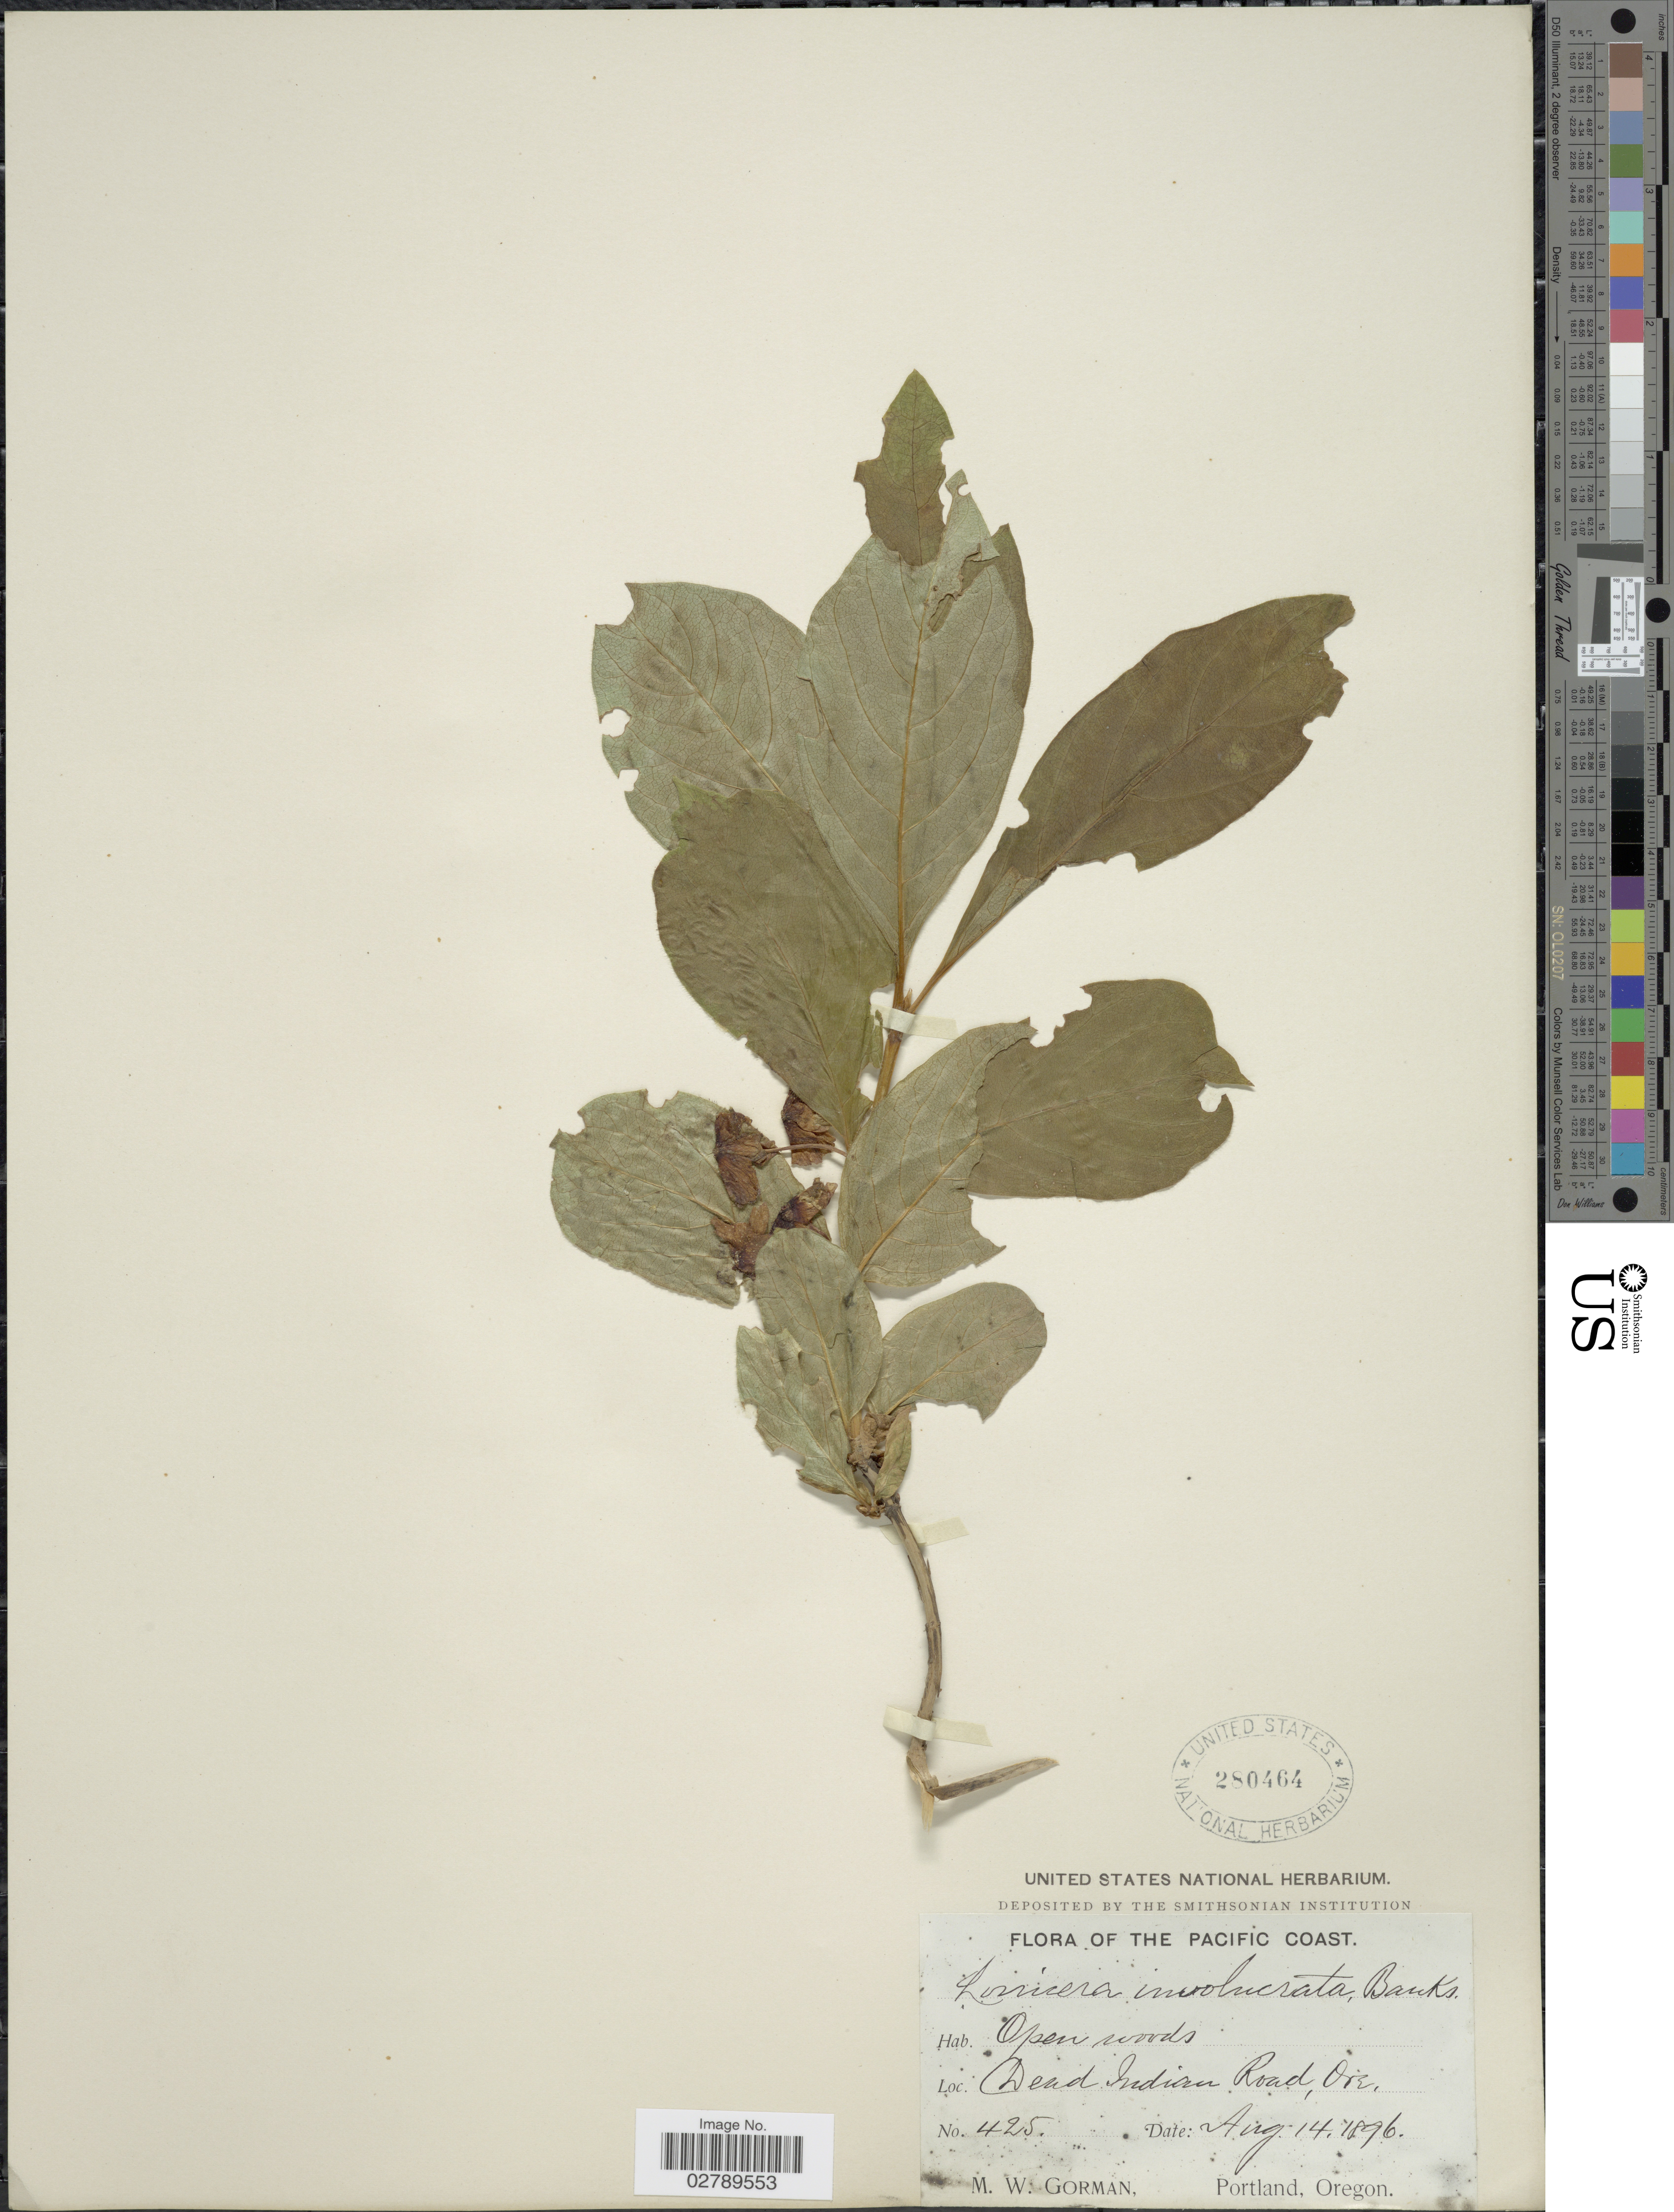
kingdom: Plantae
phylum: Tracheophyta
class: Magnoliopsida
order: Dipsacales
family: Caprifoliaceae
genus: Lonicera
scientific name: Lonicera involucrata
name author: (Richardson) Banks ex Spreng.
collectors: M. W. Gorman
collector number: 425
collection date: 1896-08-14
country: United States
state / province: Oregon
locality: Pacific Coast. Dead Indian Road.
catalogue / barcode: US 280464